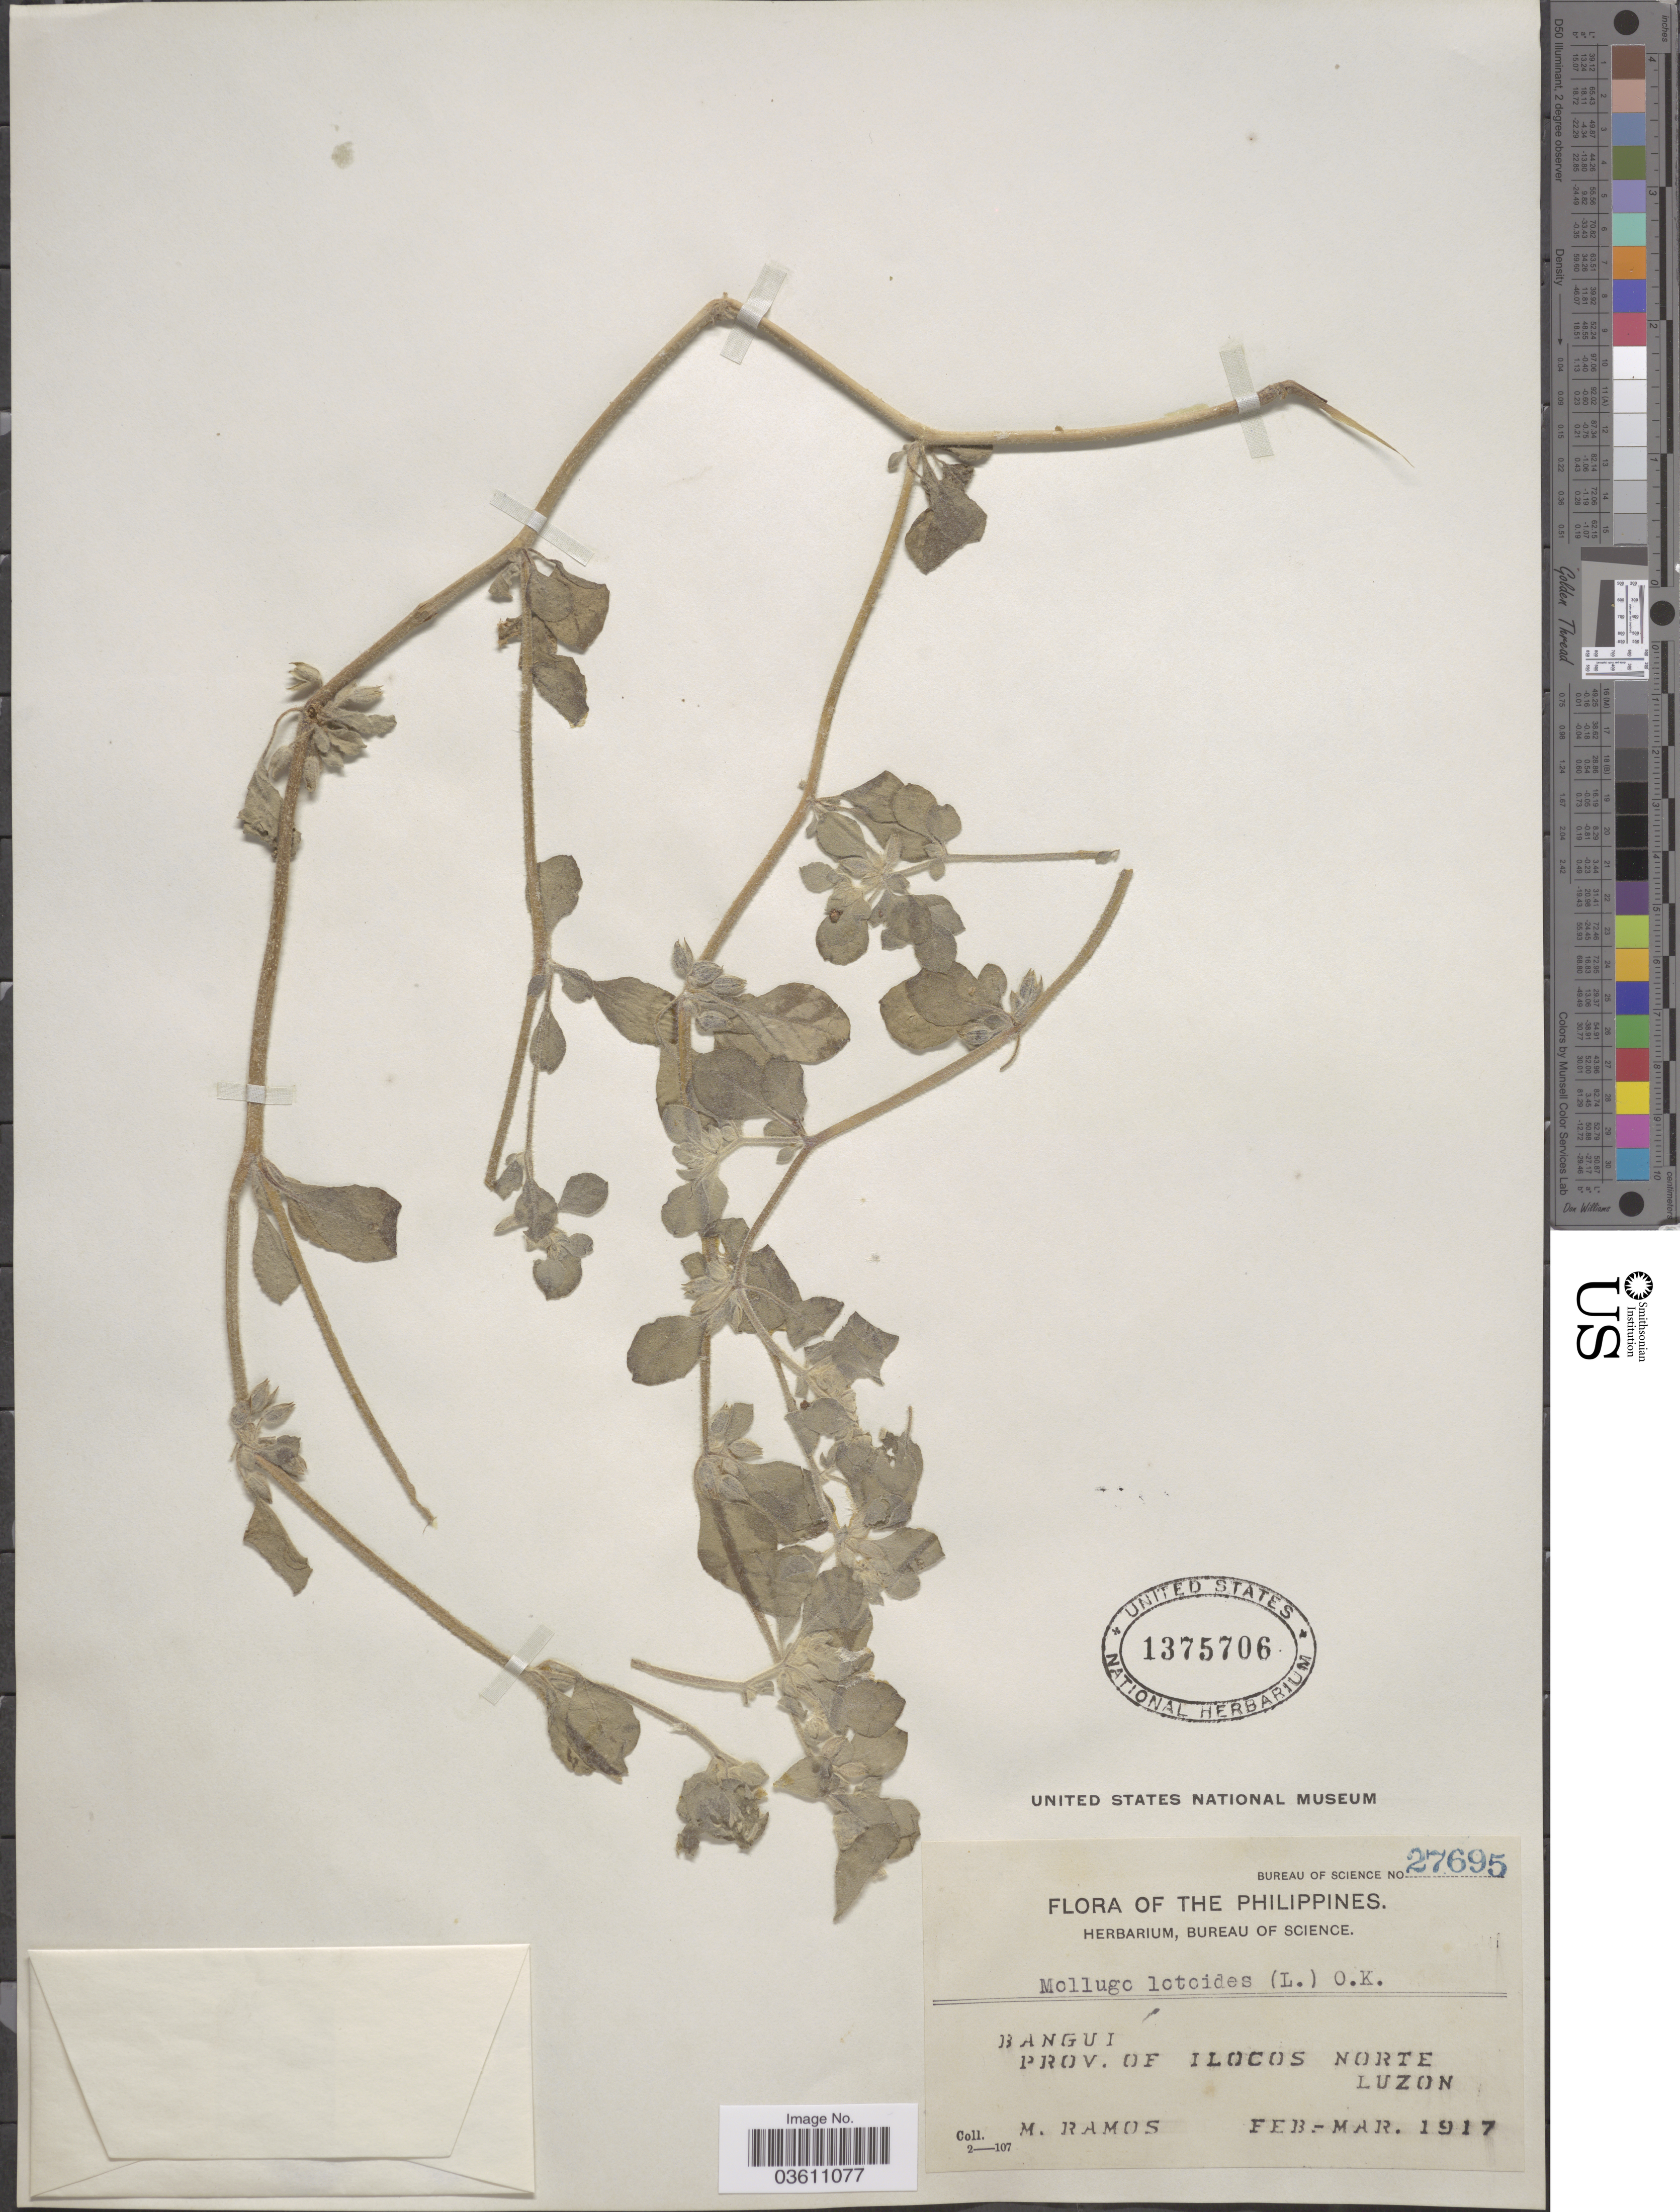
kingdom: Plantae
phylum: Tracheophyta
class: Magnoliopsida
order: Caryophyllales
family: Molluginaceae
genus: Glinus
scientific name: Glinus lotoides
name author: L.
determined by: Strong, Mark T., (BOT), Smithsonian Institution - National Museum of Natural History (UNITED STATES)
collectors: M. Ramos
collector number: Bureau of Science 27695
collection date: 1917-02/1917-03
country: Philippines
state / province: Ilocos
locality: Bangui. Prov. of Ilocos Norte. Luzon.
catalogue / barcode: US 1375706